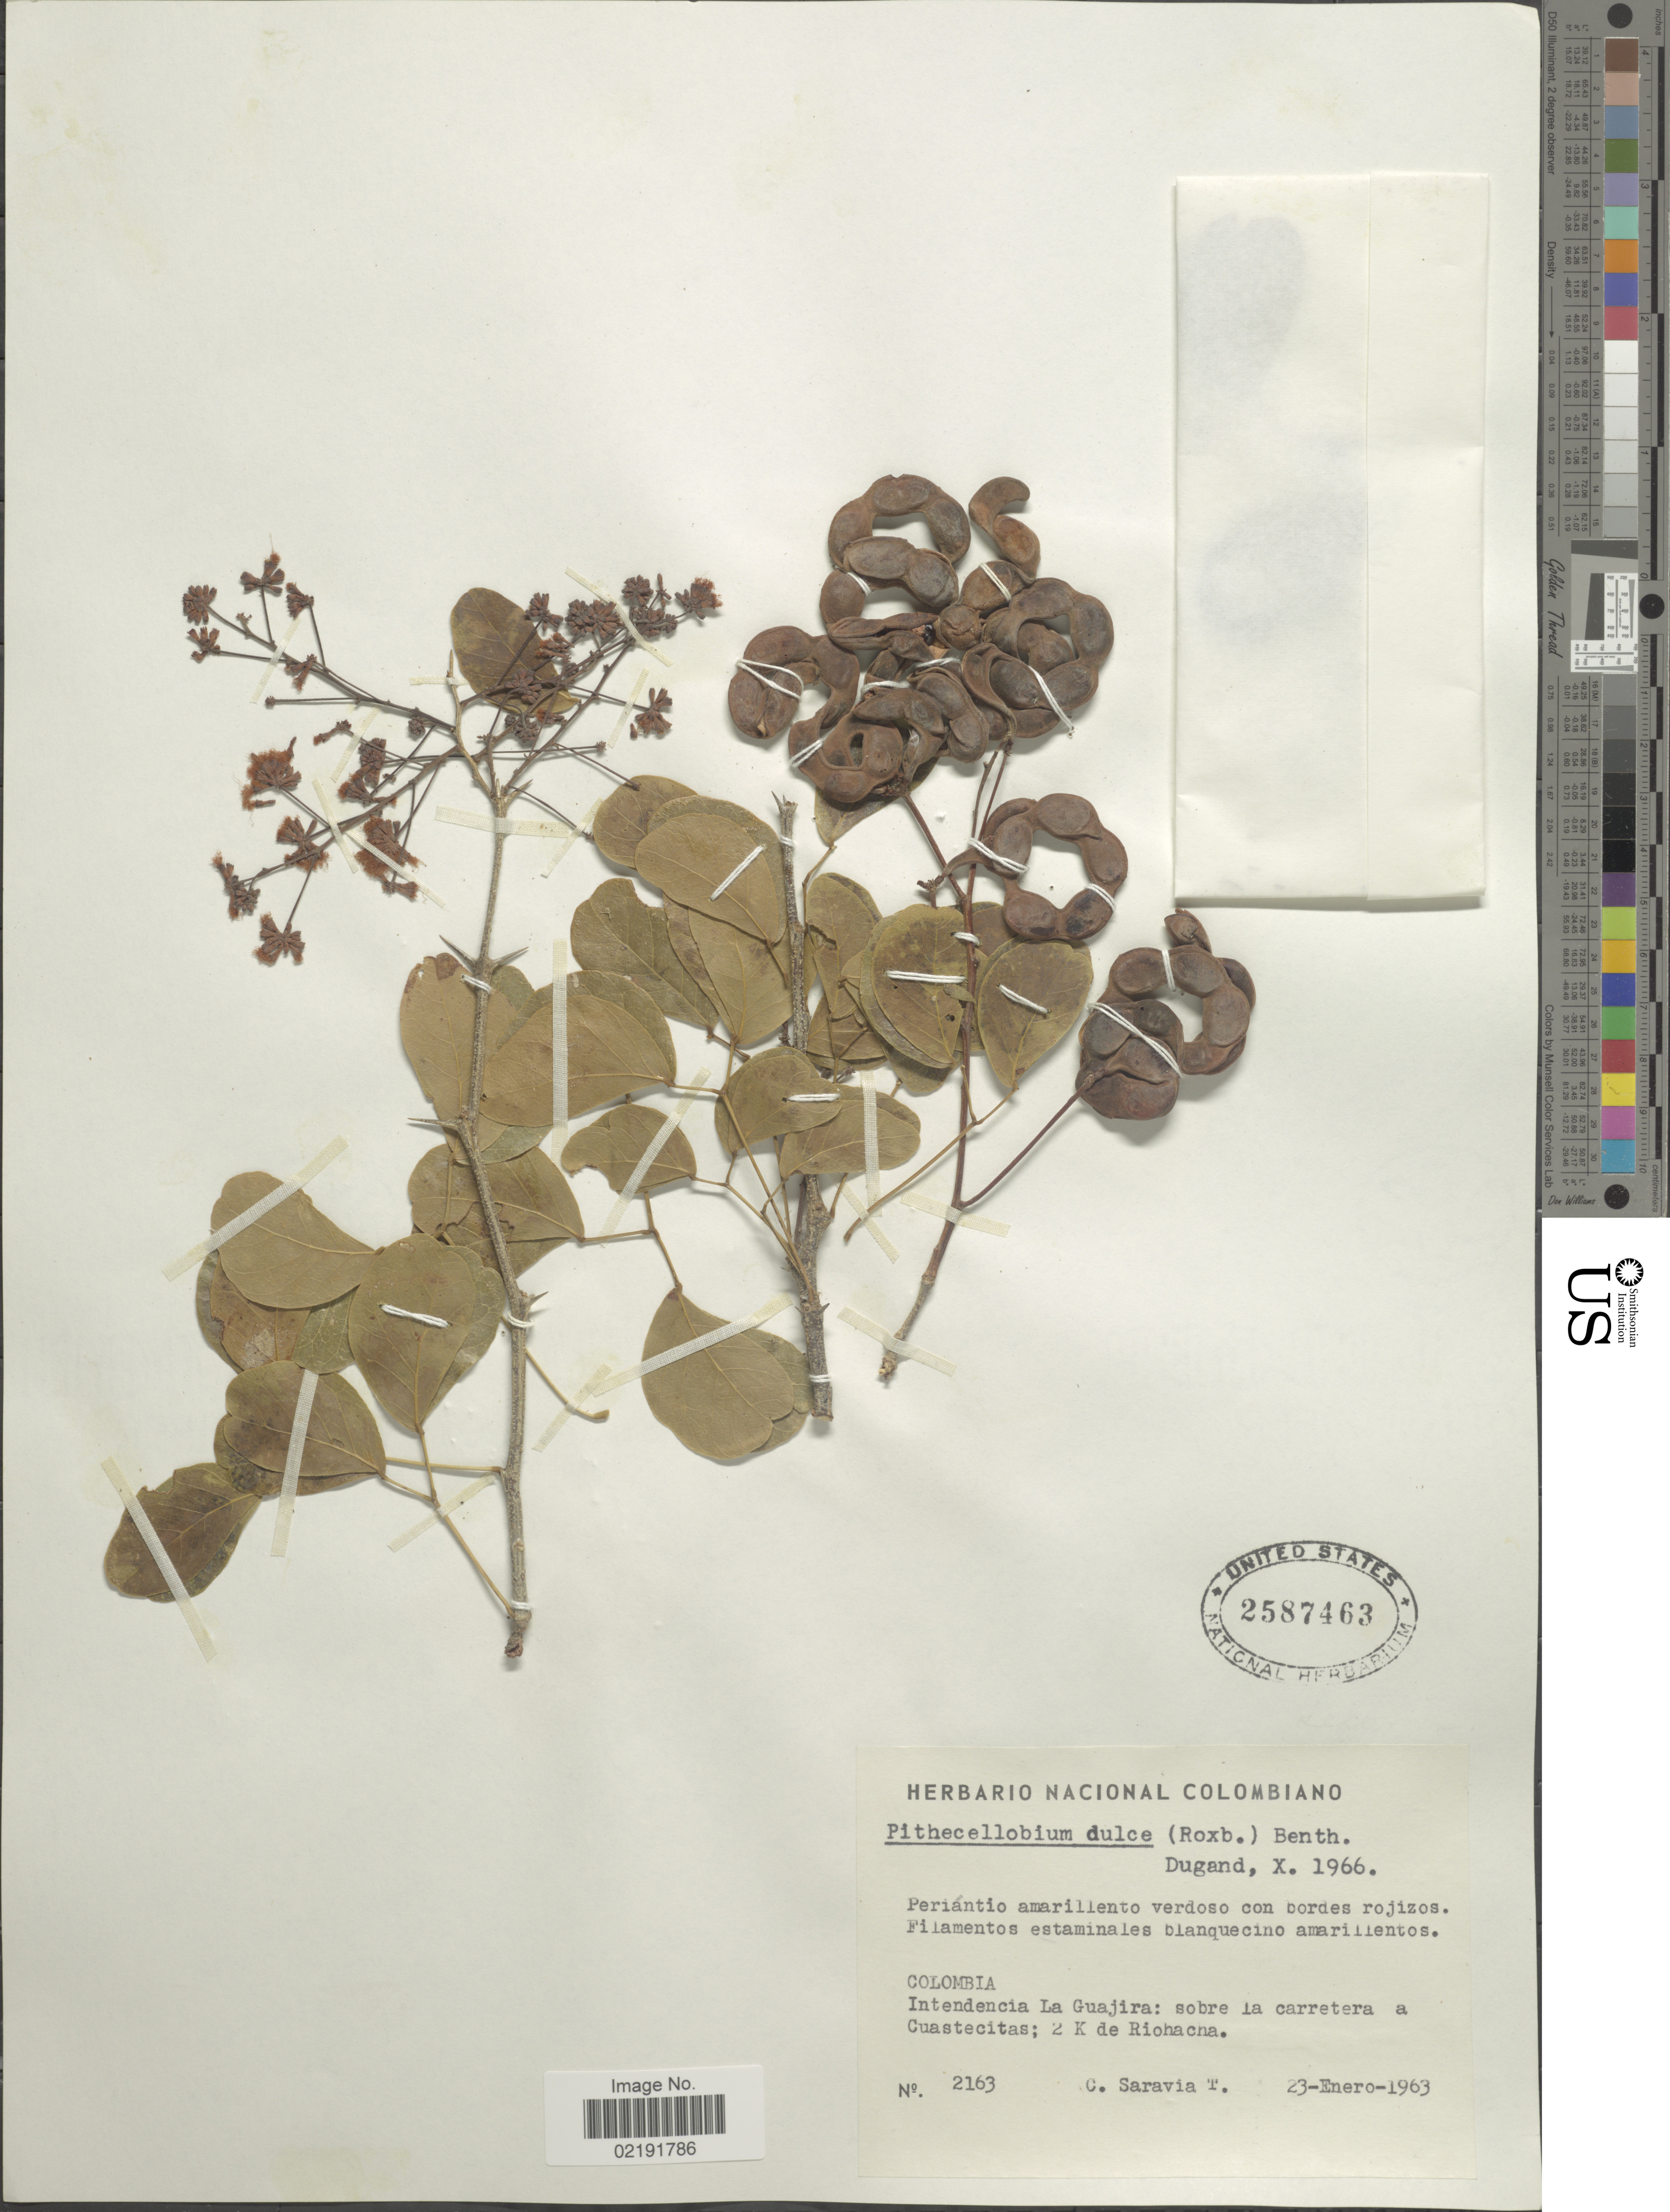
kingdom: Plantae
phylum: Tracheophyta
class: Magnoliopsida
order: Fabales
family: Fabaceae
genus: Pithecellobium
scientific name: Pithecellobium dulce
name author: (Roxb.) Benth.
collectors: C. Saravia T.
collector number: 2163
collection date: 1963-01-23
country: Colombia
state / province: La Guajira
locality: Colombia. Intendencia La Guajira: sobre la carretera a Cuastecitas; 2 K de Riohacha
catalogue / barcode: US 2587463